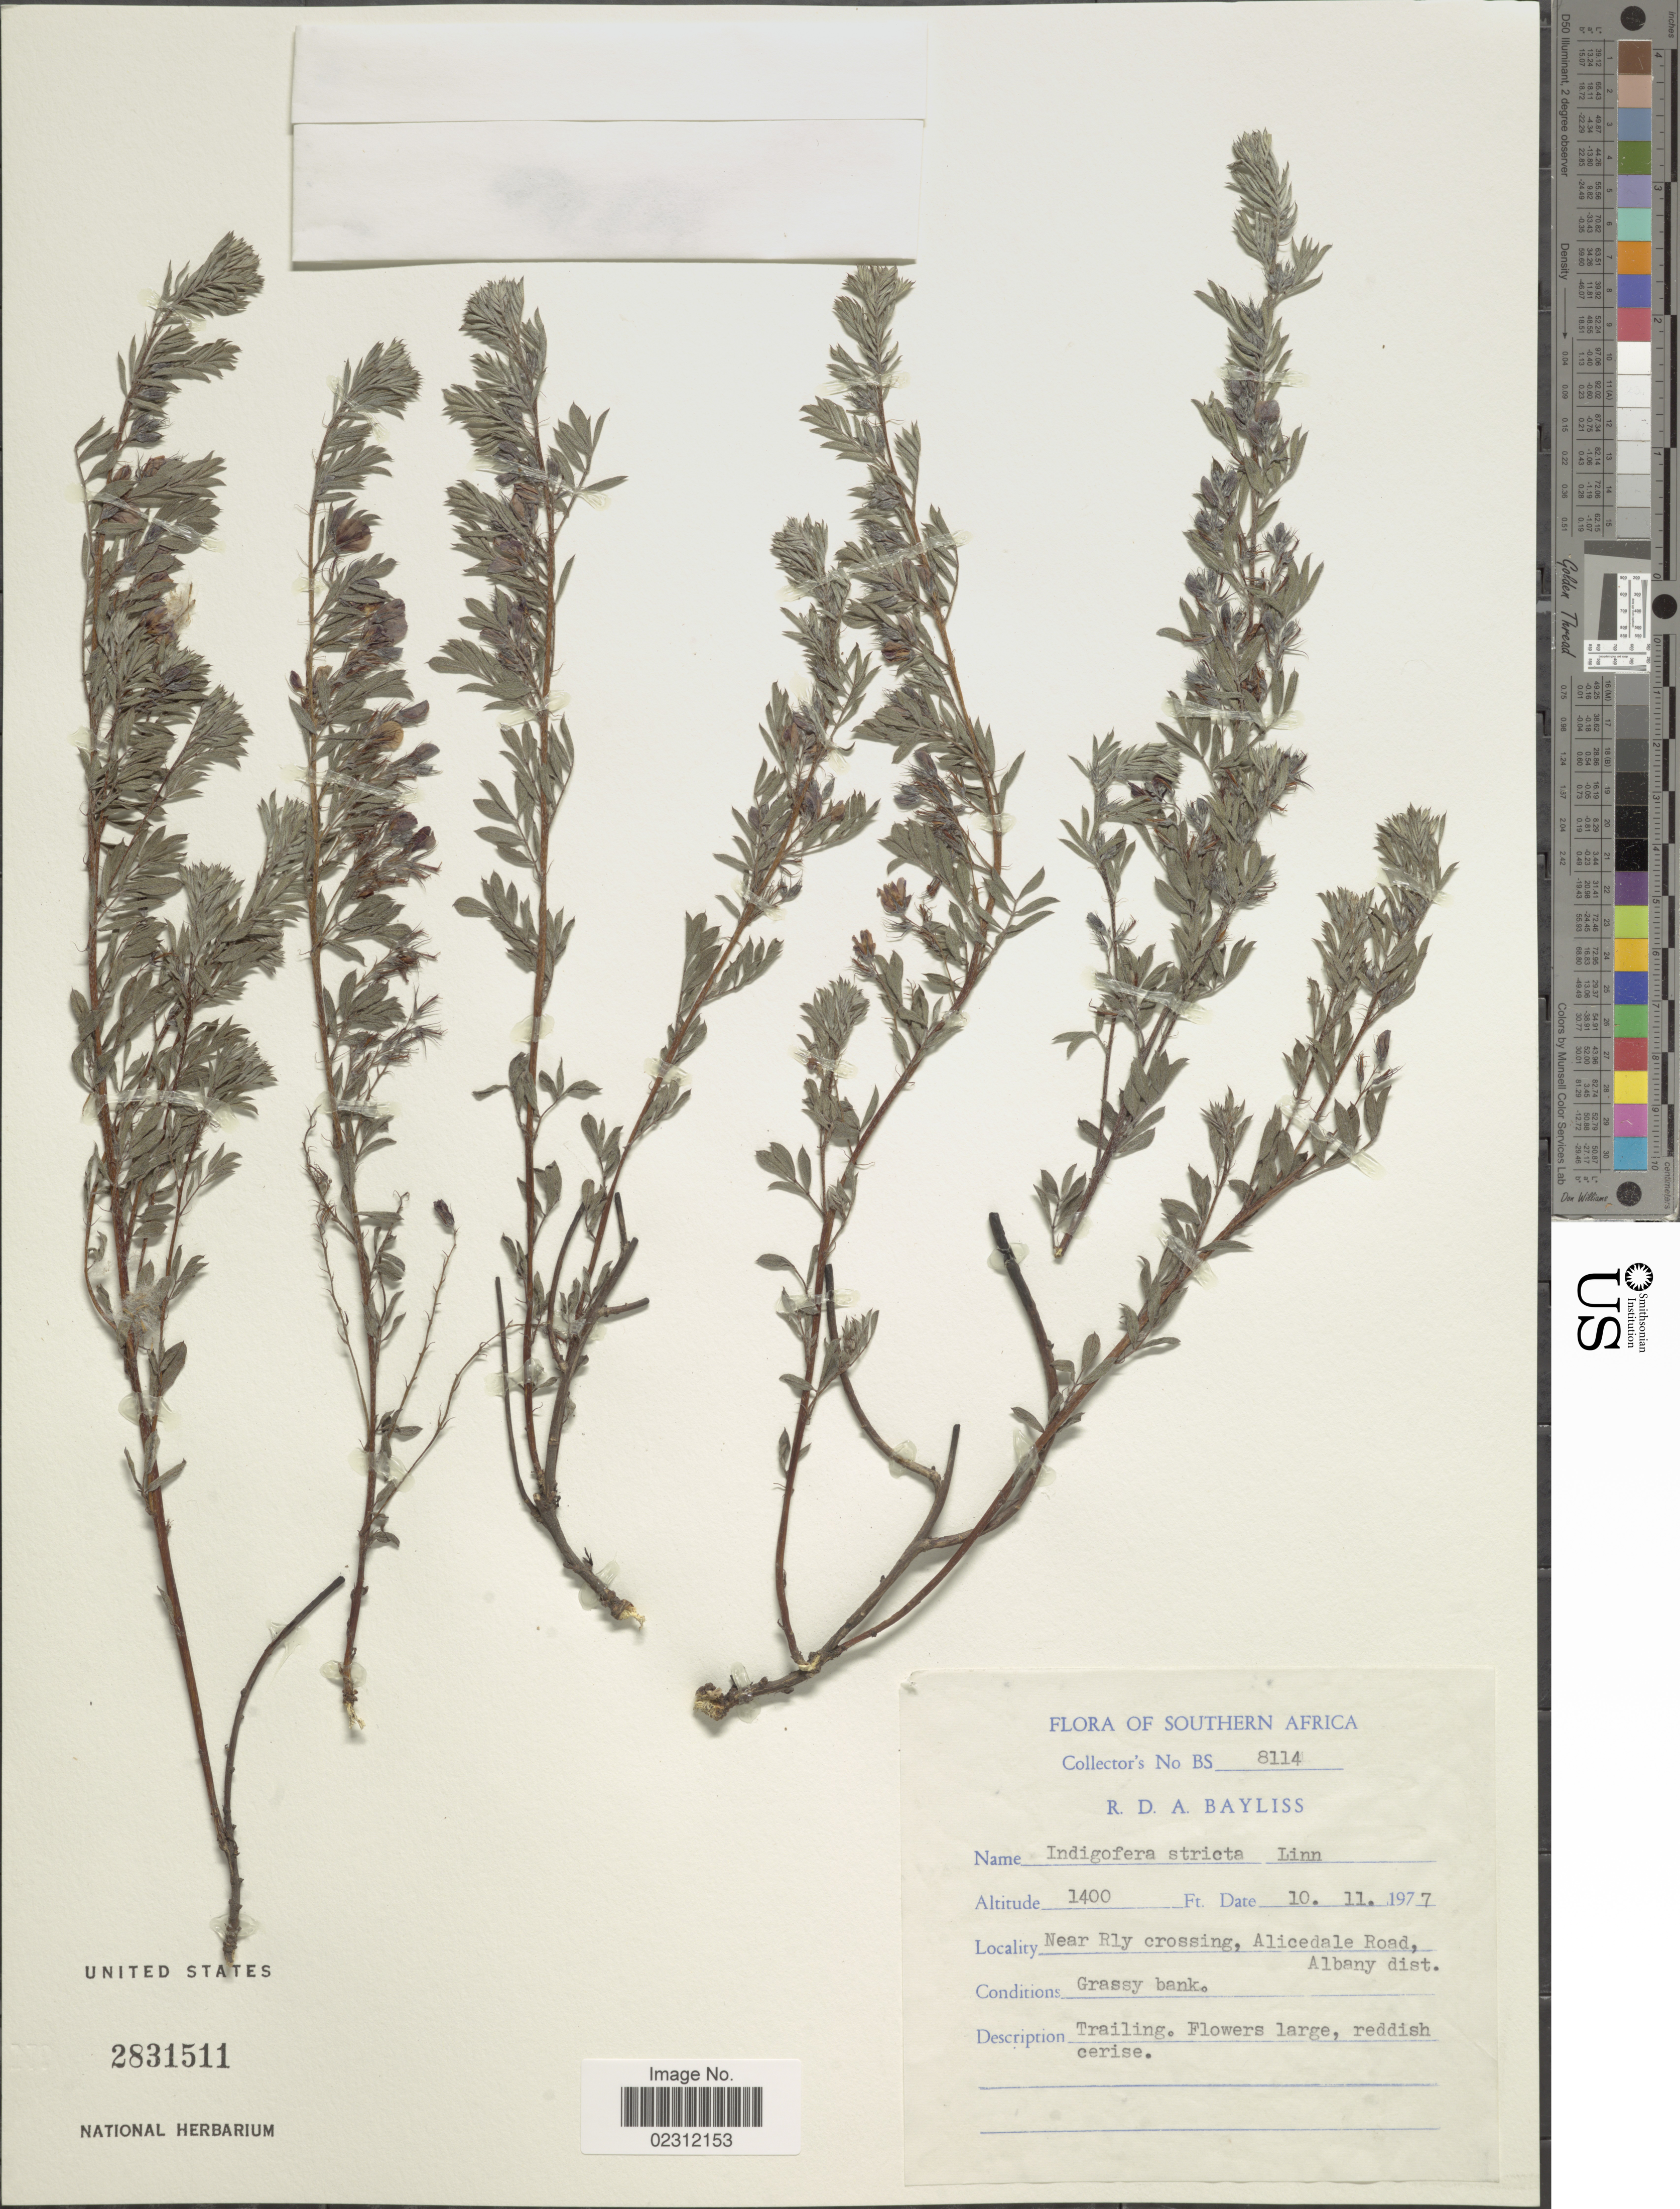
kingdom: Plantae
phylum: Tracheophyta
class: Magnoliopsida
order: Fabales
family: Fabaceae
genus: Indigofera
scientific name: Indigofera stricta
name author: L. f.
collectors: R. Bayliss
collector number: BS8114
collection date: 1977-11-10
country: South Africa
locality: Southern Africa, Near Rly crossing, Alicedale Road, Albany Dist.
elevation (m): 427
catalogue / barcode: US 2831511